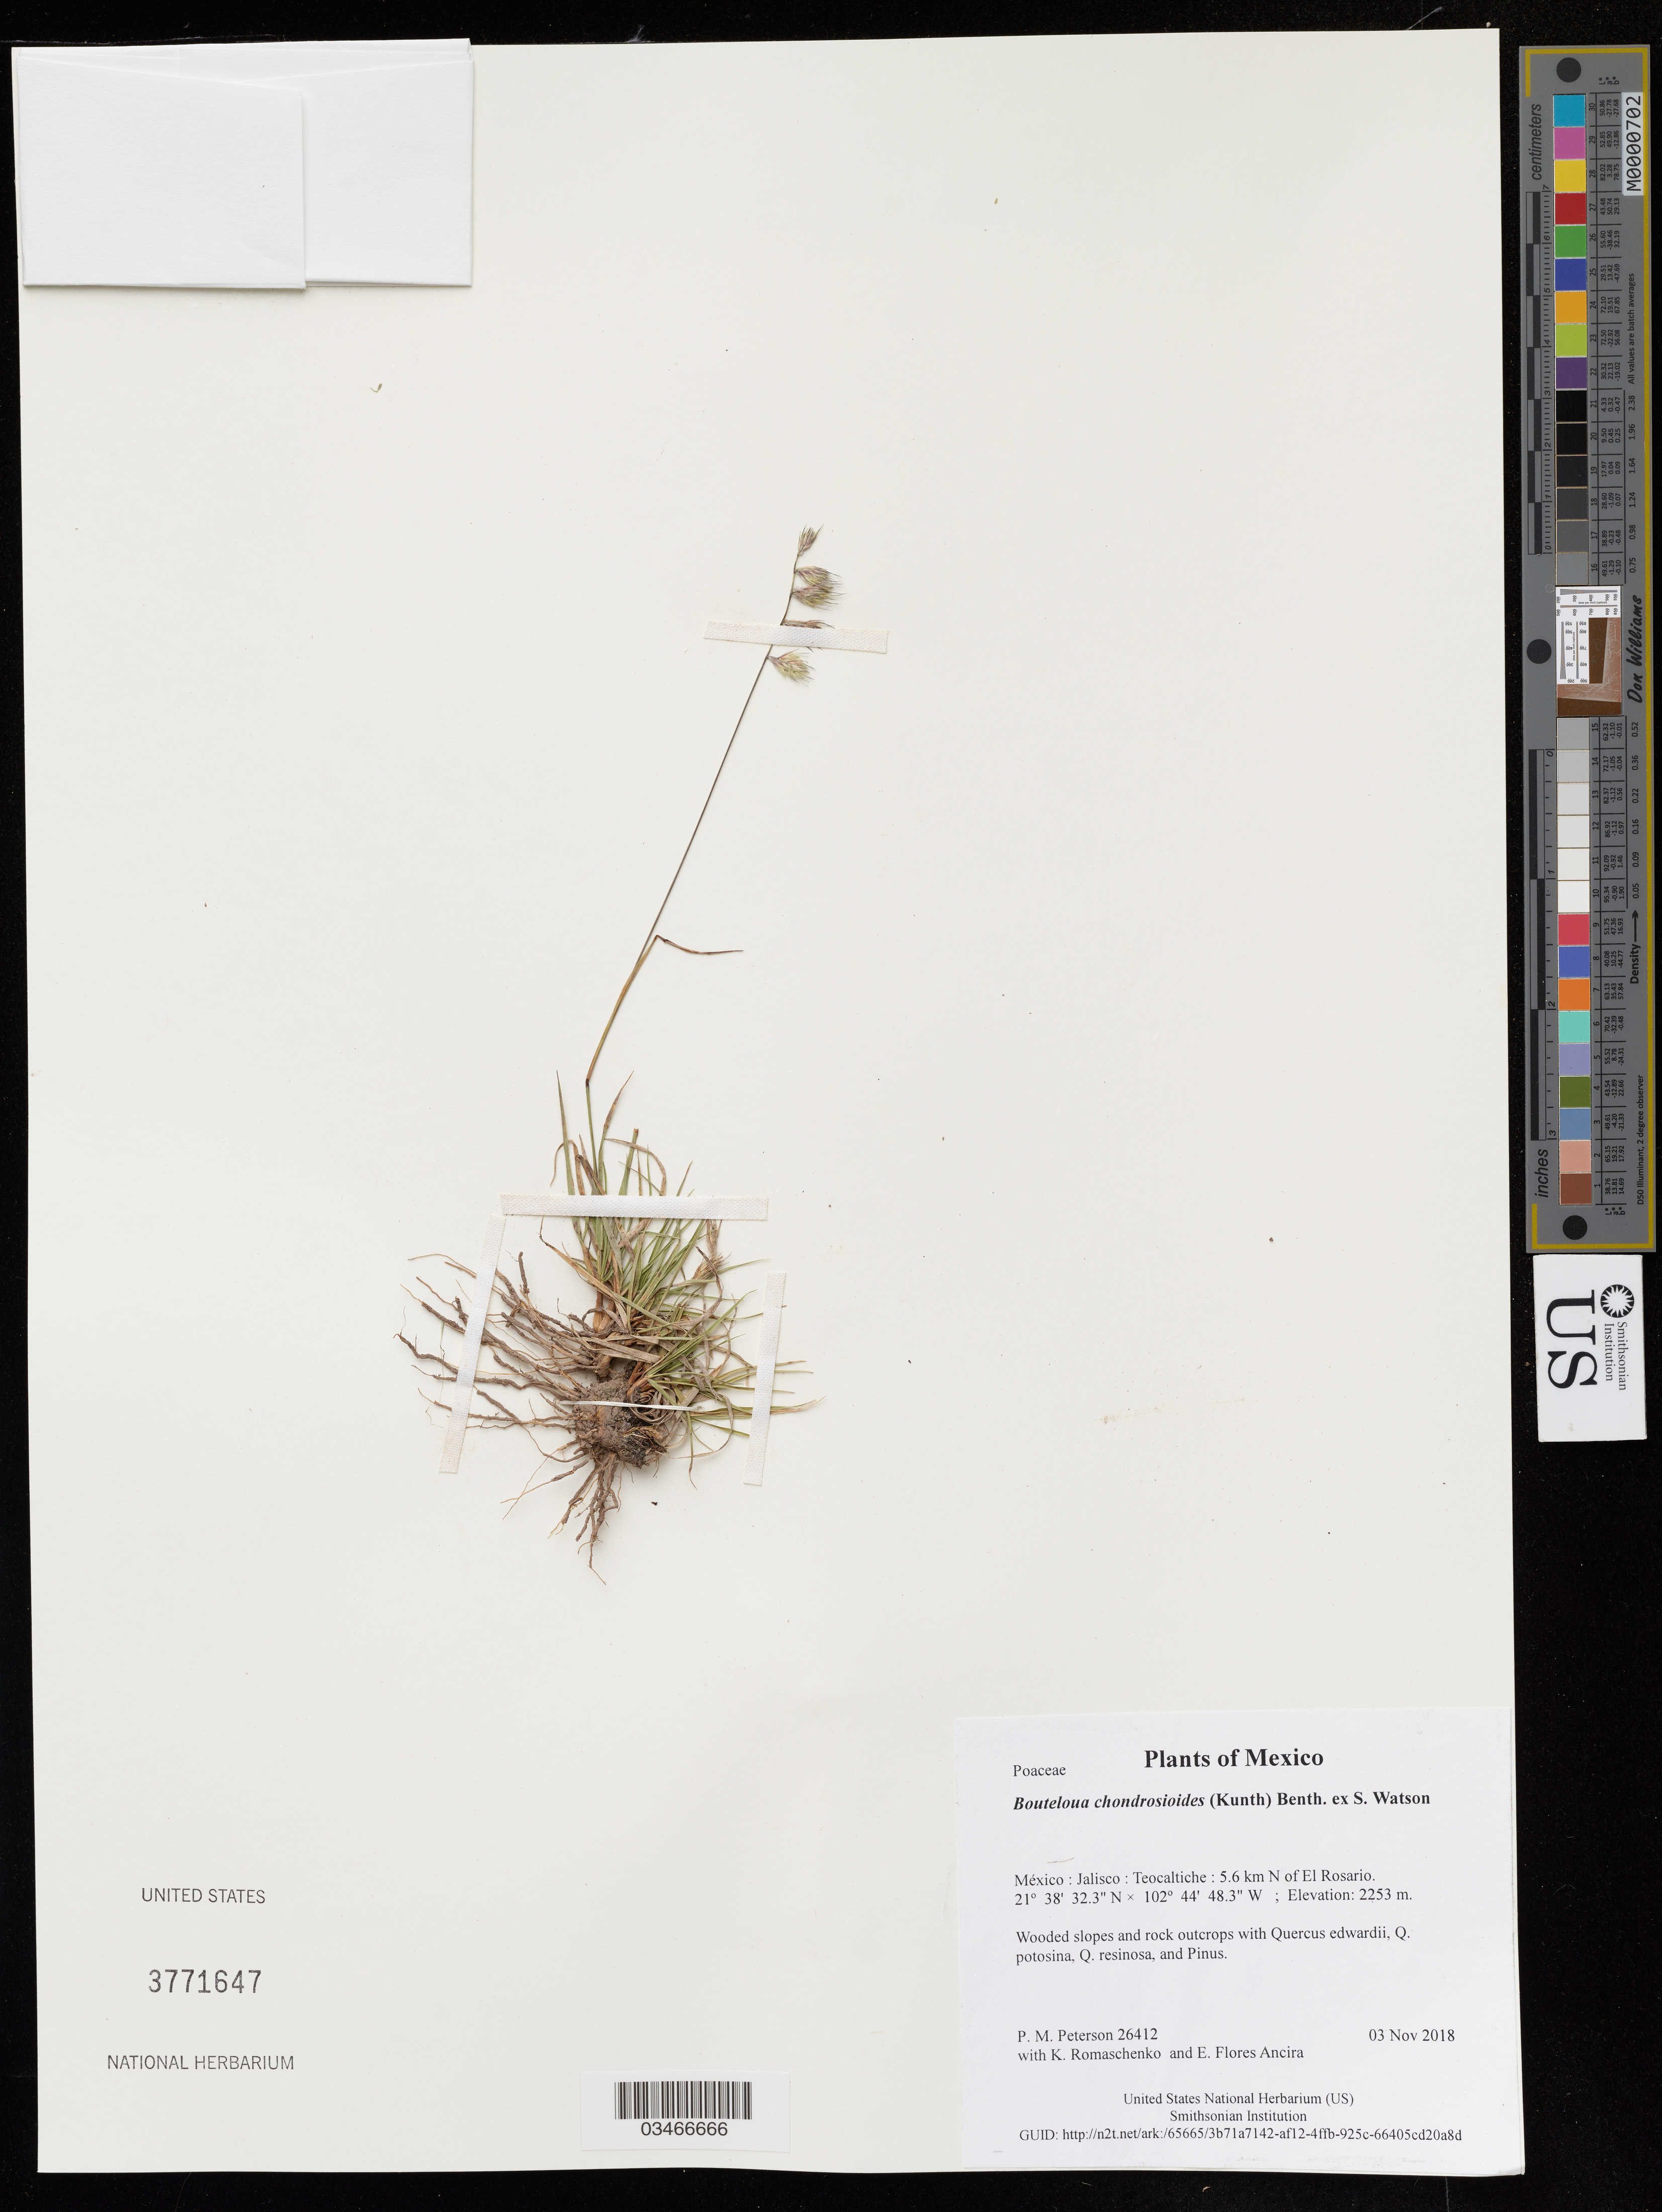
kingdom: Plantae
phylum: Tracheophyta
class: Liliopsida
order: Poales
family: Poaceae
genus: Bouteloua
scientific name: Bouteloua chondrosioides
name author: (Kunth) Benth. ex S. Watson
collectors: P. M. Peterson, K. Romaschenko & E. Flores Ancira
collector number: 26412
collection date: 2018-11-03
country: México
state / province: Jalisco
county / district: Teocaltiche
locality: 5.6 km N of El Rosario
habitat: Wooded slopes and rock outcrops with Quercus edwardii, Q. potosina, Q. resinosa, and Pinus.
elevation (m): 2253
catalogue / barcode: US 3771647